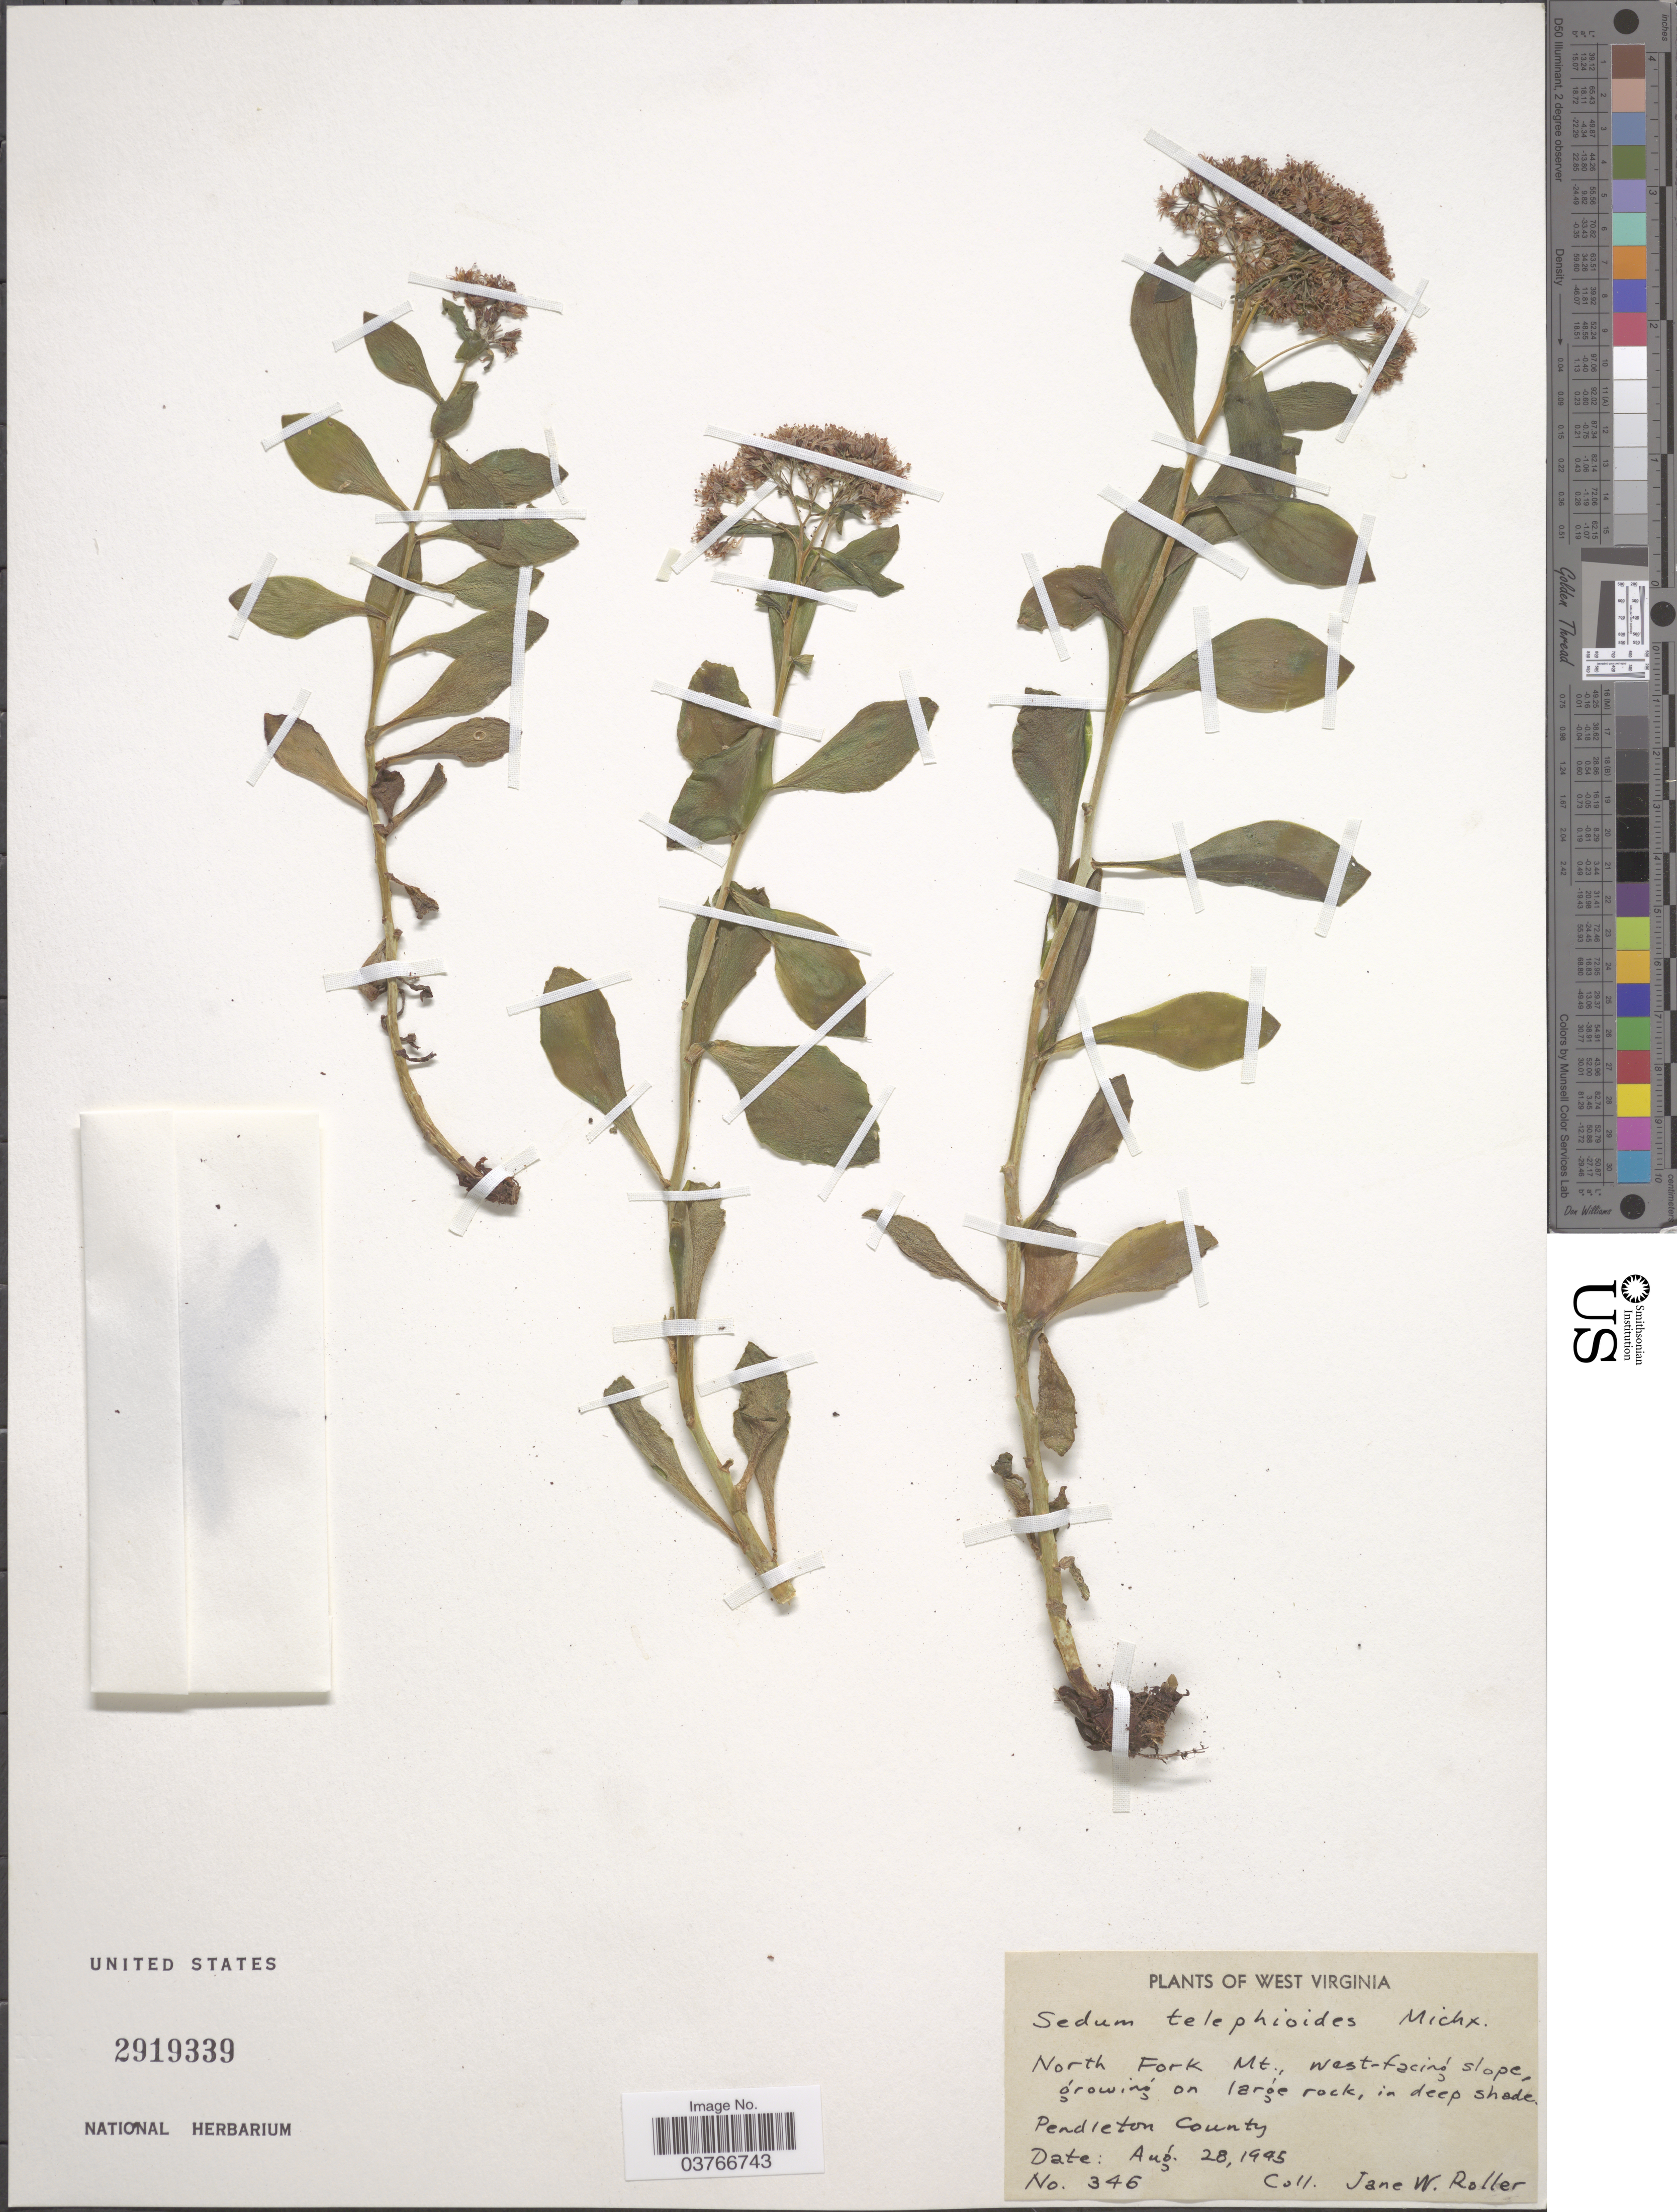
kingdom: Plantae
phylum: Tracheophyta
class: Magnoliopsida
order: Saxifragales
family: Crassulaceae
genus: Hylotelephium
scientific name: Hylotelephium telephioides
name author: (Michx.) H. Ohba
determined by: Strong, Mark T., (BOT), Smithsonian Institution - National Museum of Natural History (UNITED STATES)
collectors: J. W. Roller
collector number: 346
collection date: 1945-08-28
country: United States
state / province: West Virginia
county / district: Pendleton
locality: West Virginia. North Fork Mt., West-facing slope. Pendleton County.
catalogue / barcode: US 2919339